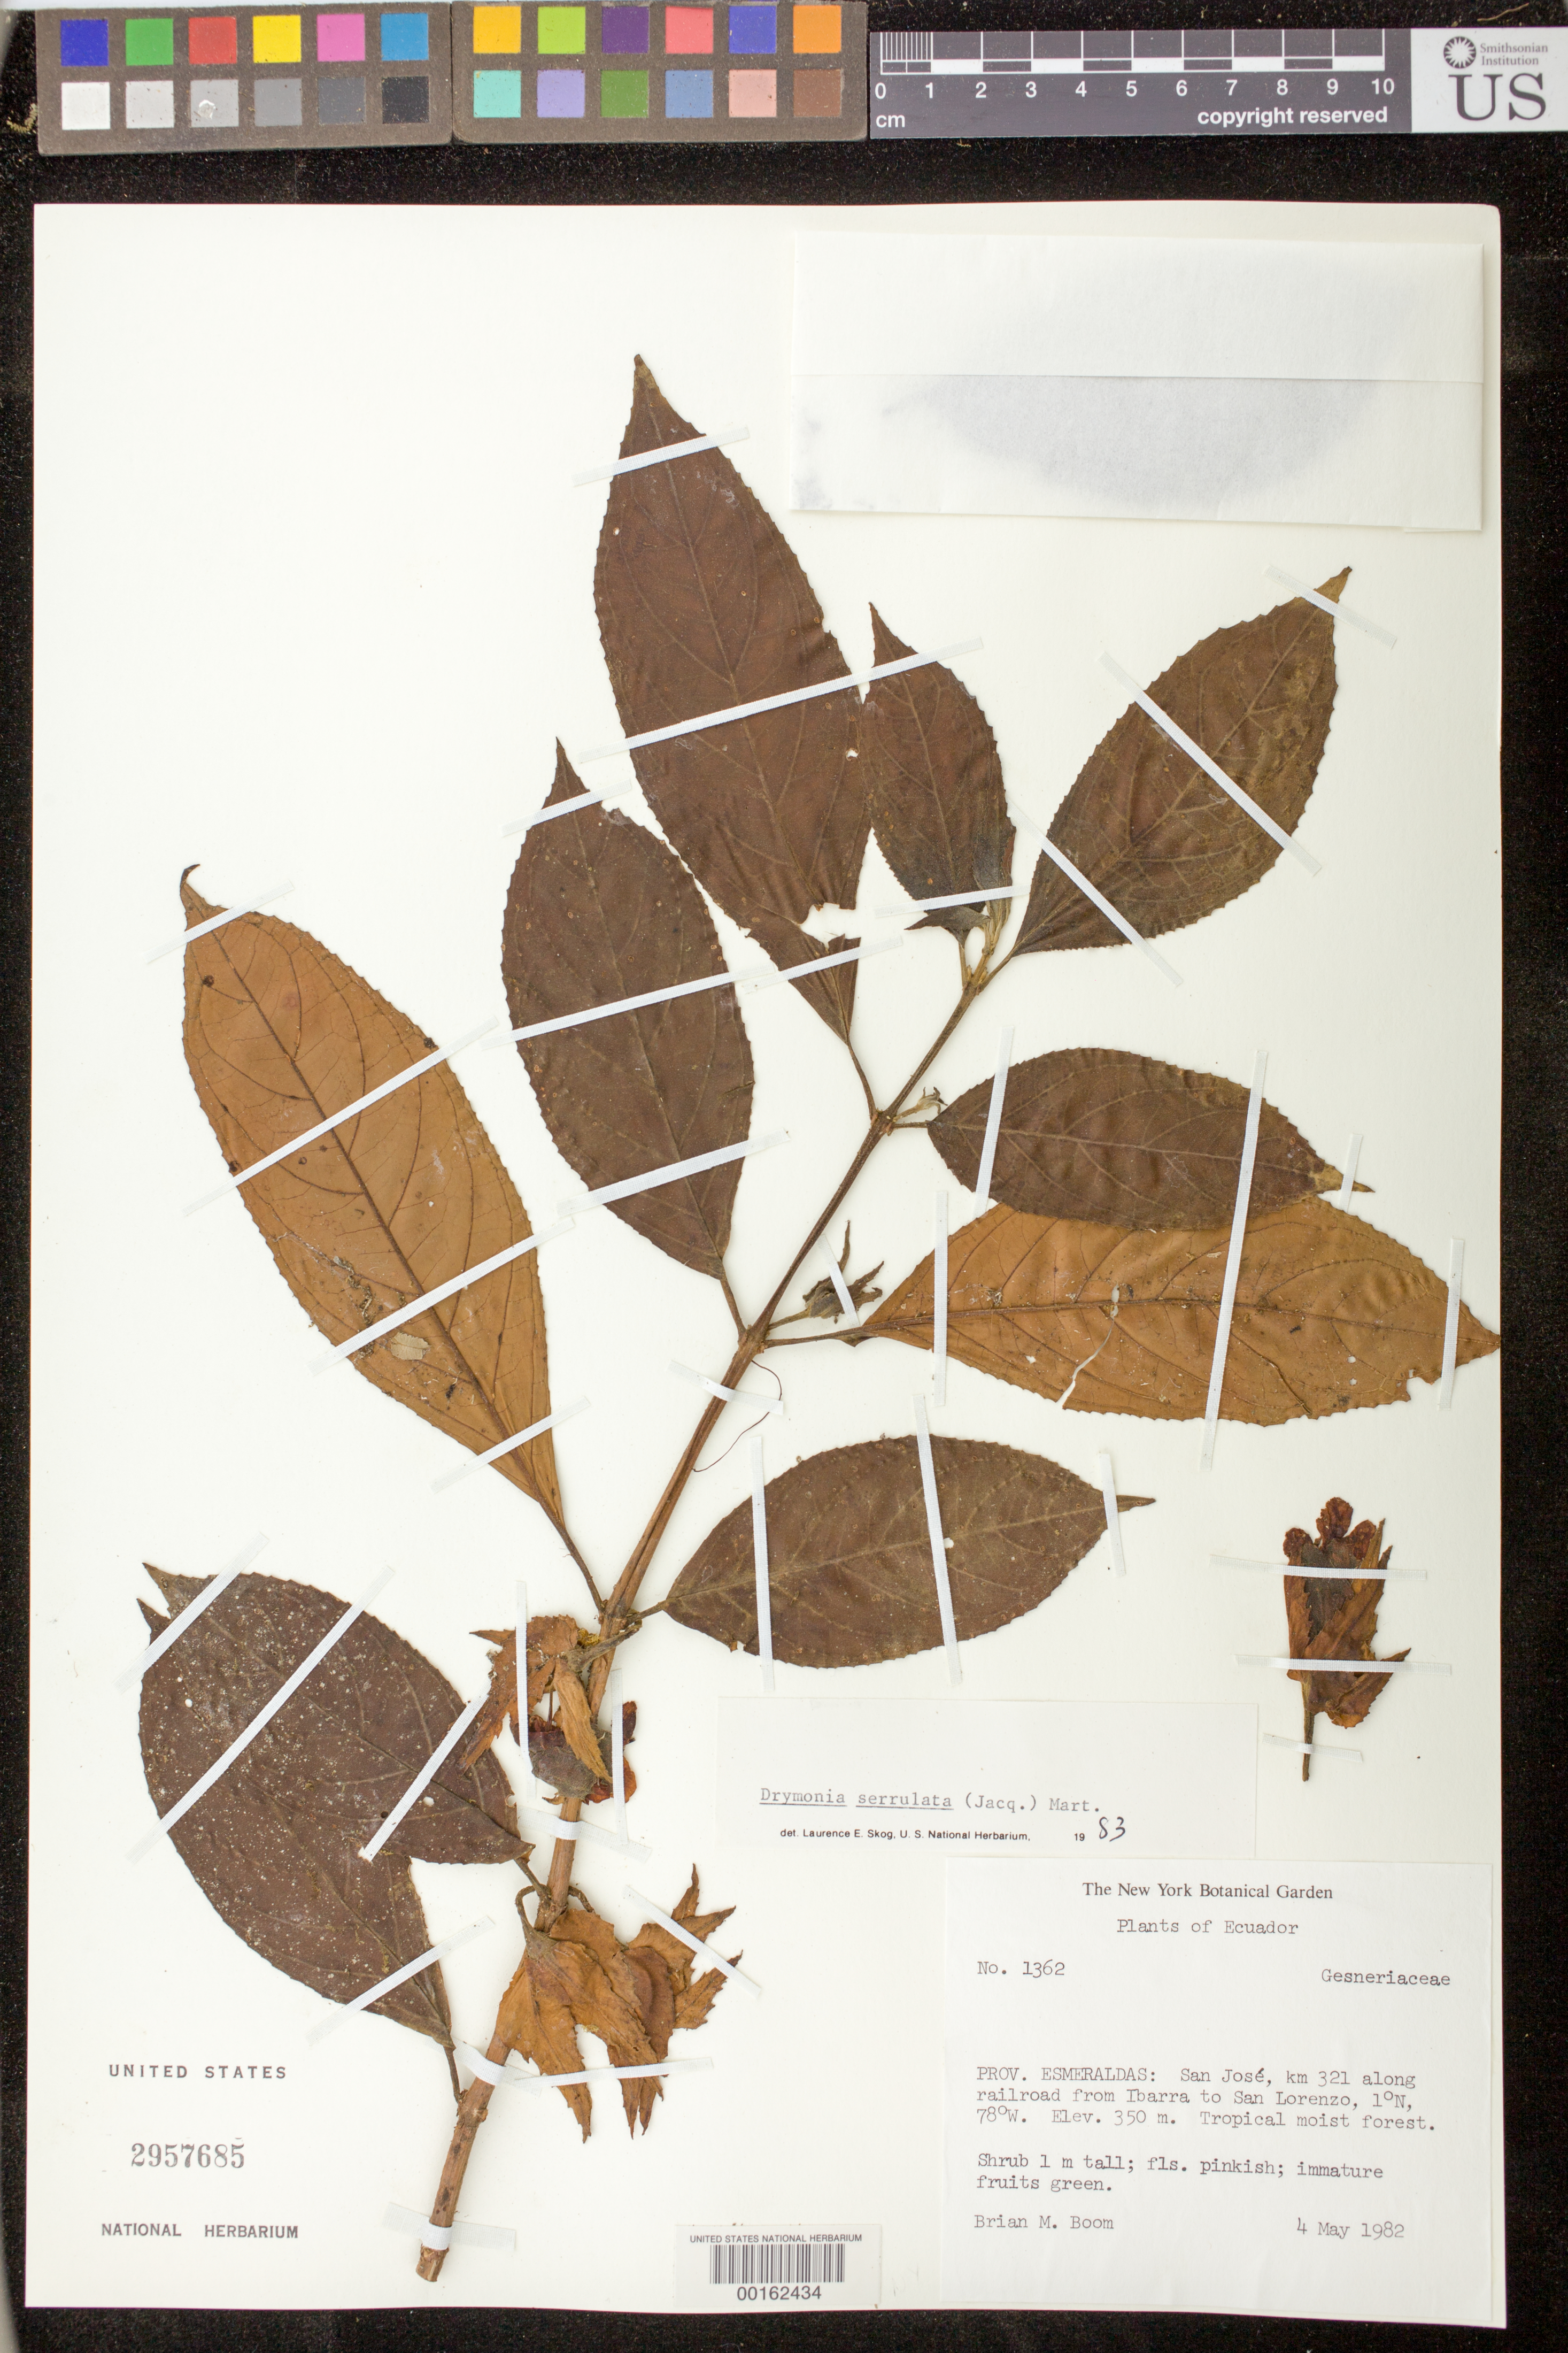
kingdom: Plantae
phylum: Tracheophyta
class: Magnoliopsida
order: Lamiales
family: Gesneriaceae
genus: Drymonia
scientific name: Drymonia serrulata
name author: (Jacq.) Mart.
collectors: B. M. Boom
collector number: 1362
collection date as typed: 04 May 1982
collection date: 1982-05-04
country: Ecuador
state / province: Esmeraldas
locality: San Jose, km 321 along railroad from Ibarra to San Lorenzo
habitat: Tropical moist forest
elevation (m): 350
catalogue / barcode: US 2957685